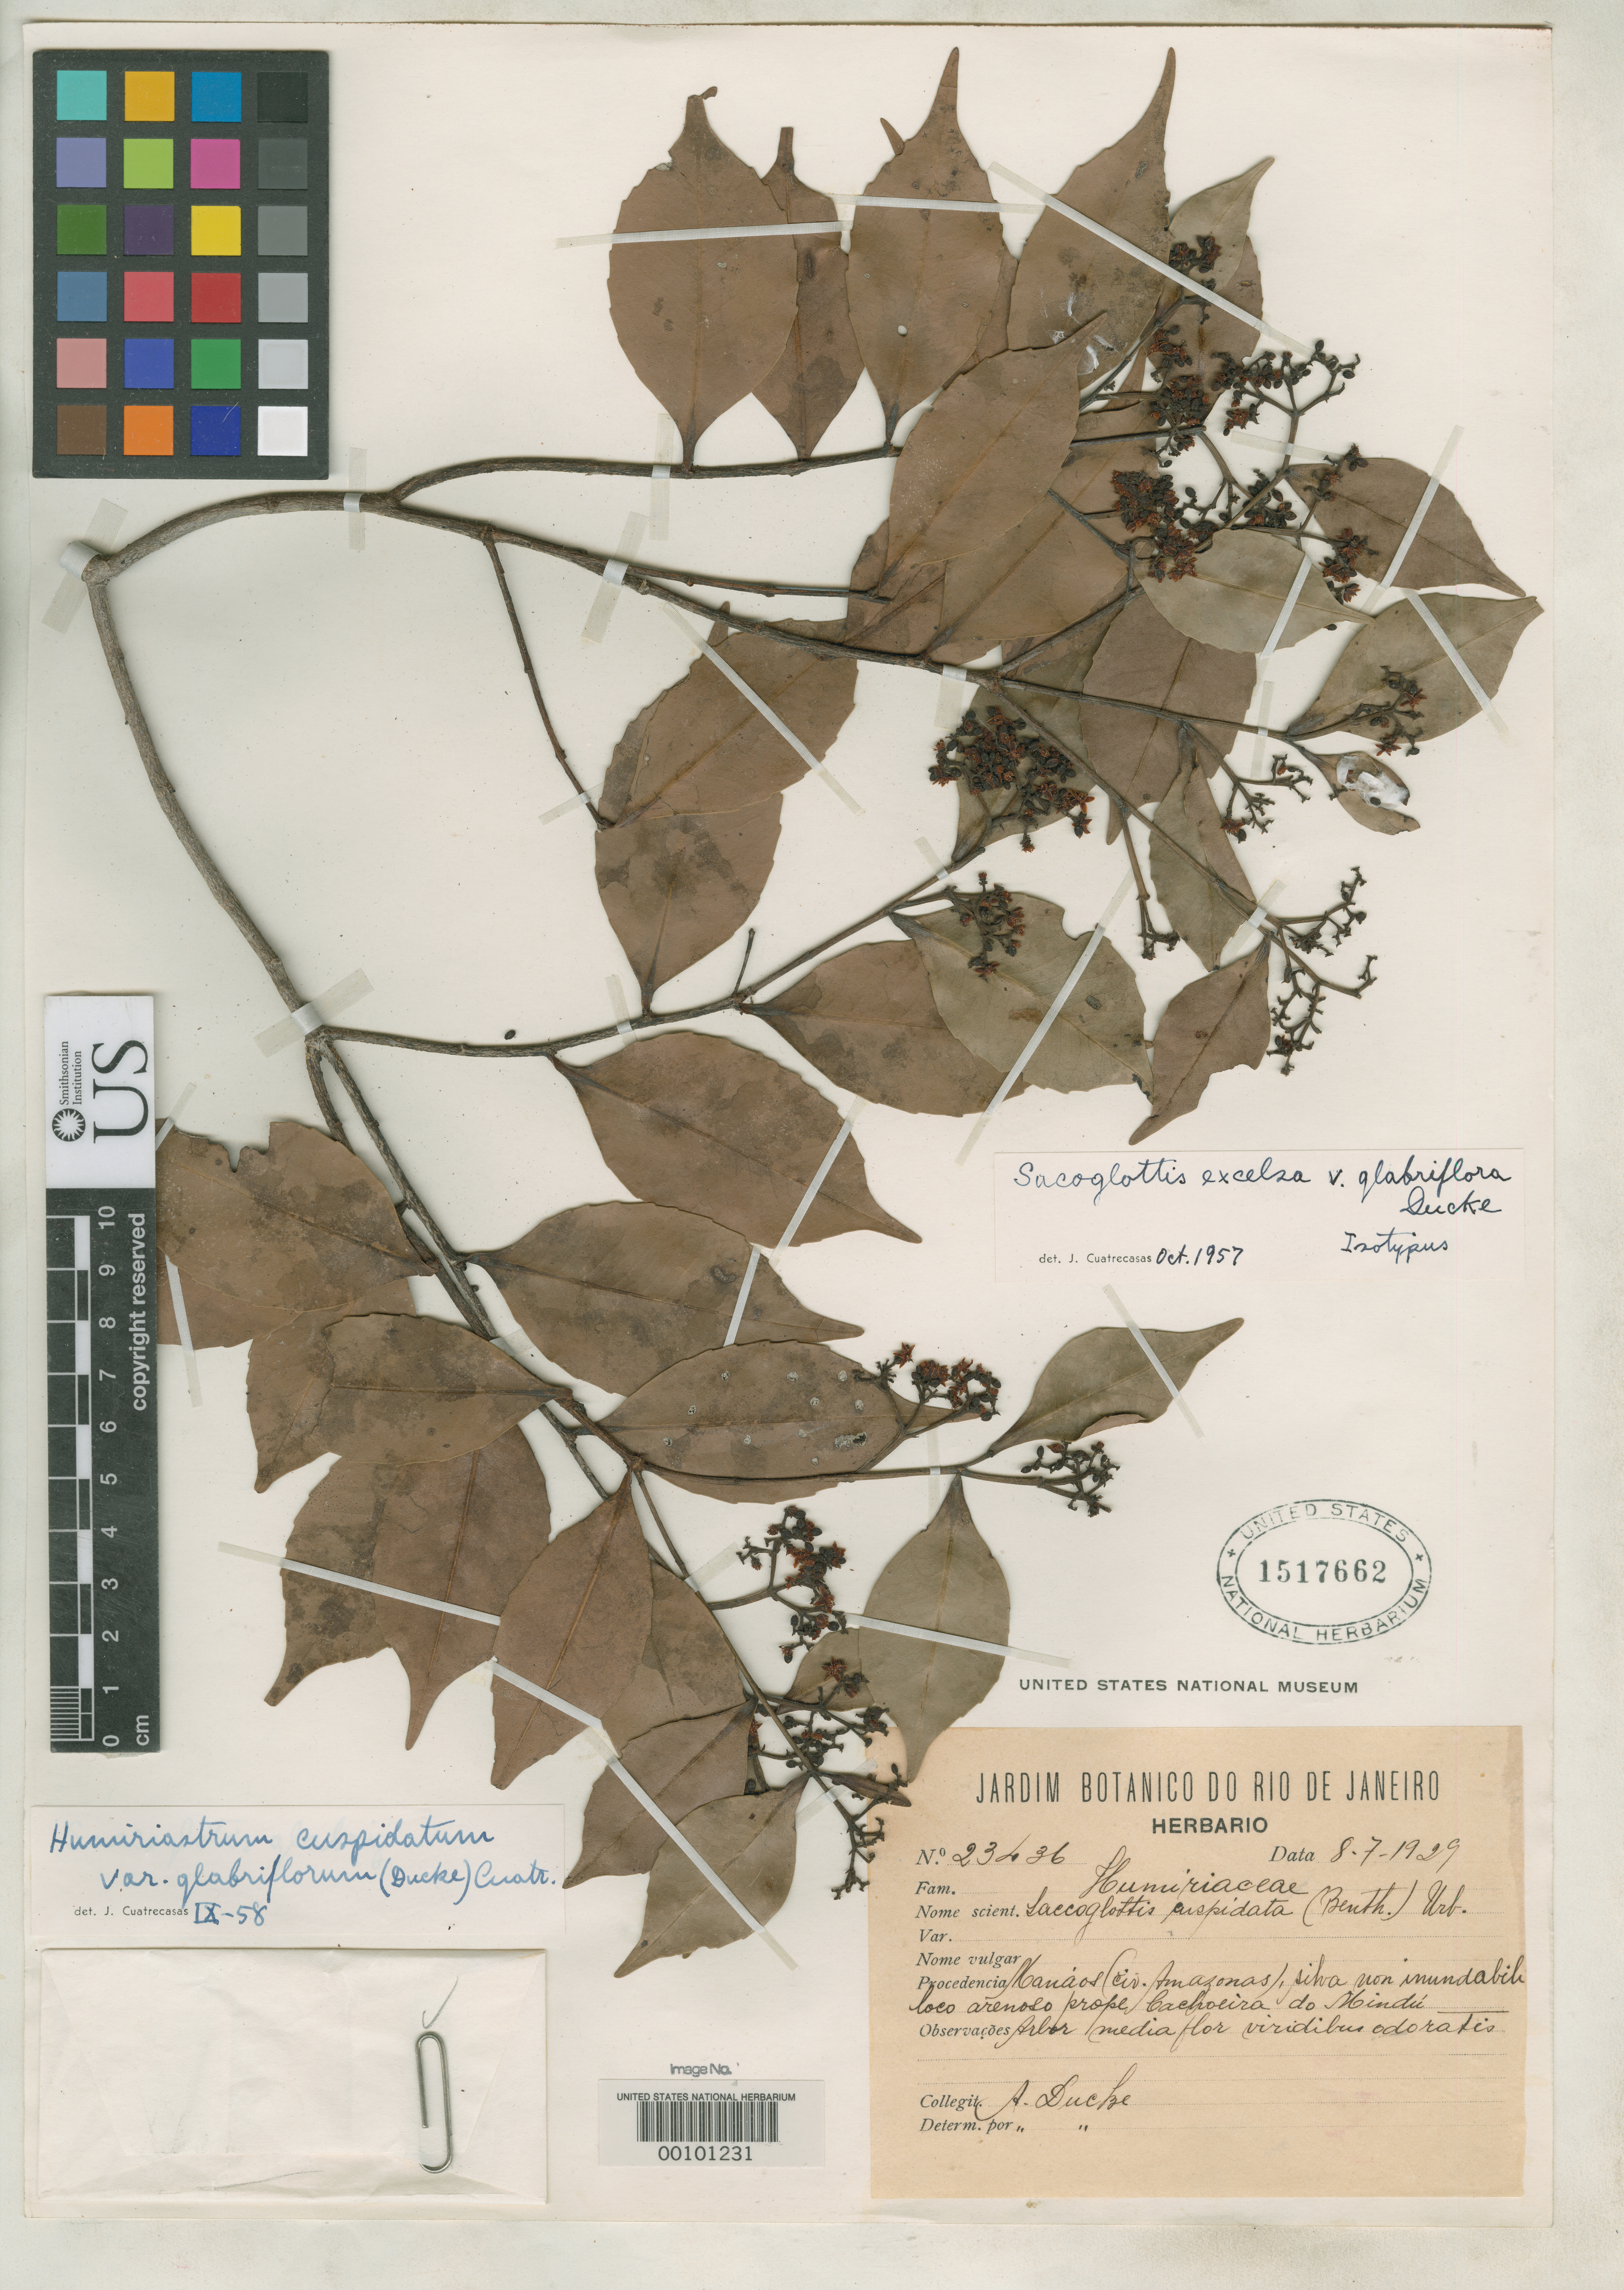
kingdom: Plantae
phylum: Tracheophyta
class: Magnoliopsida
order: Malpighiales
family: Humiriaceae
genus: Sacoglottis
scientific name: Sacoglottis excelsa var. glabriflora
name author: Ducke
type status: Isotype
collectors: A. Ducke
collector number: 23436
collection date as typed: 08 Jul 1929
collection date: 1929-07-08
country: Brazil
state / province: Amazonas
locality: Manaos.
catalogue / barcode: US 1517662